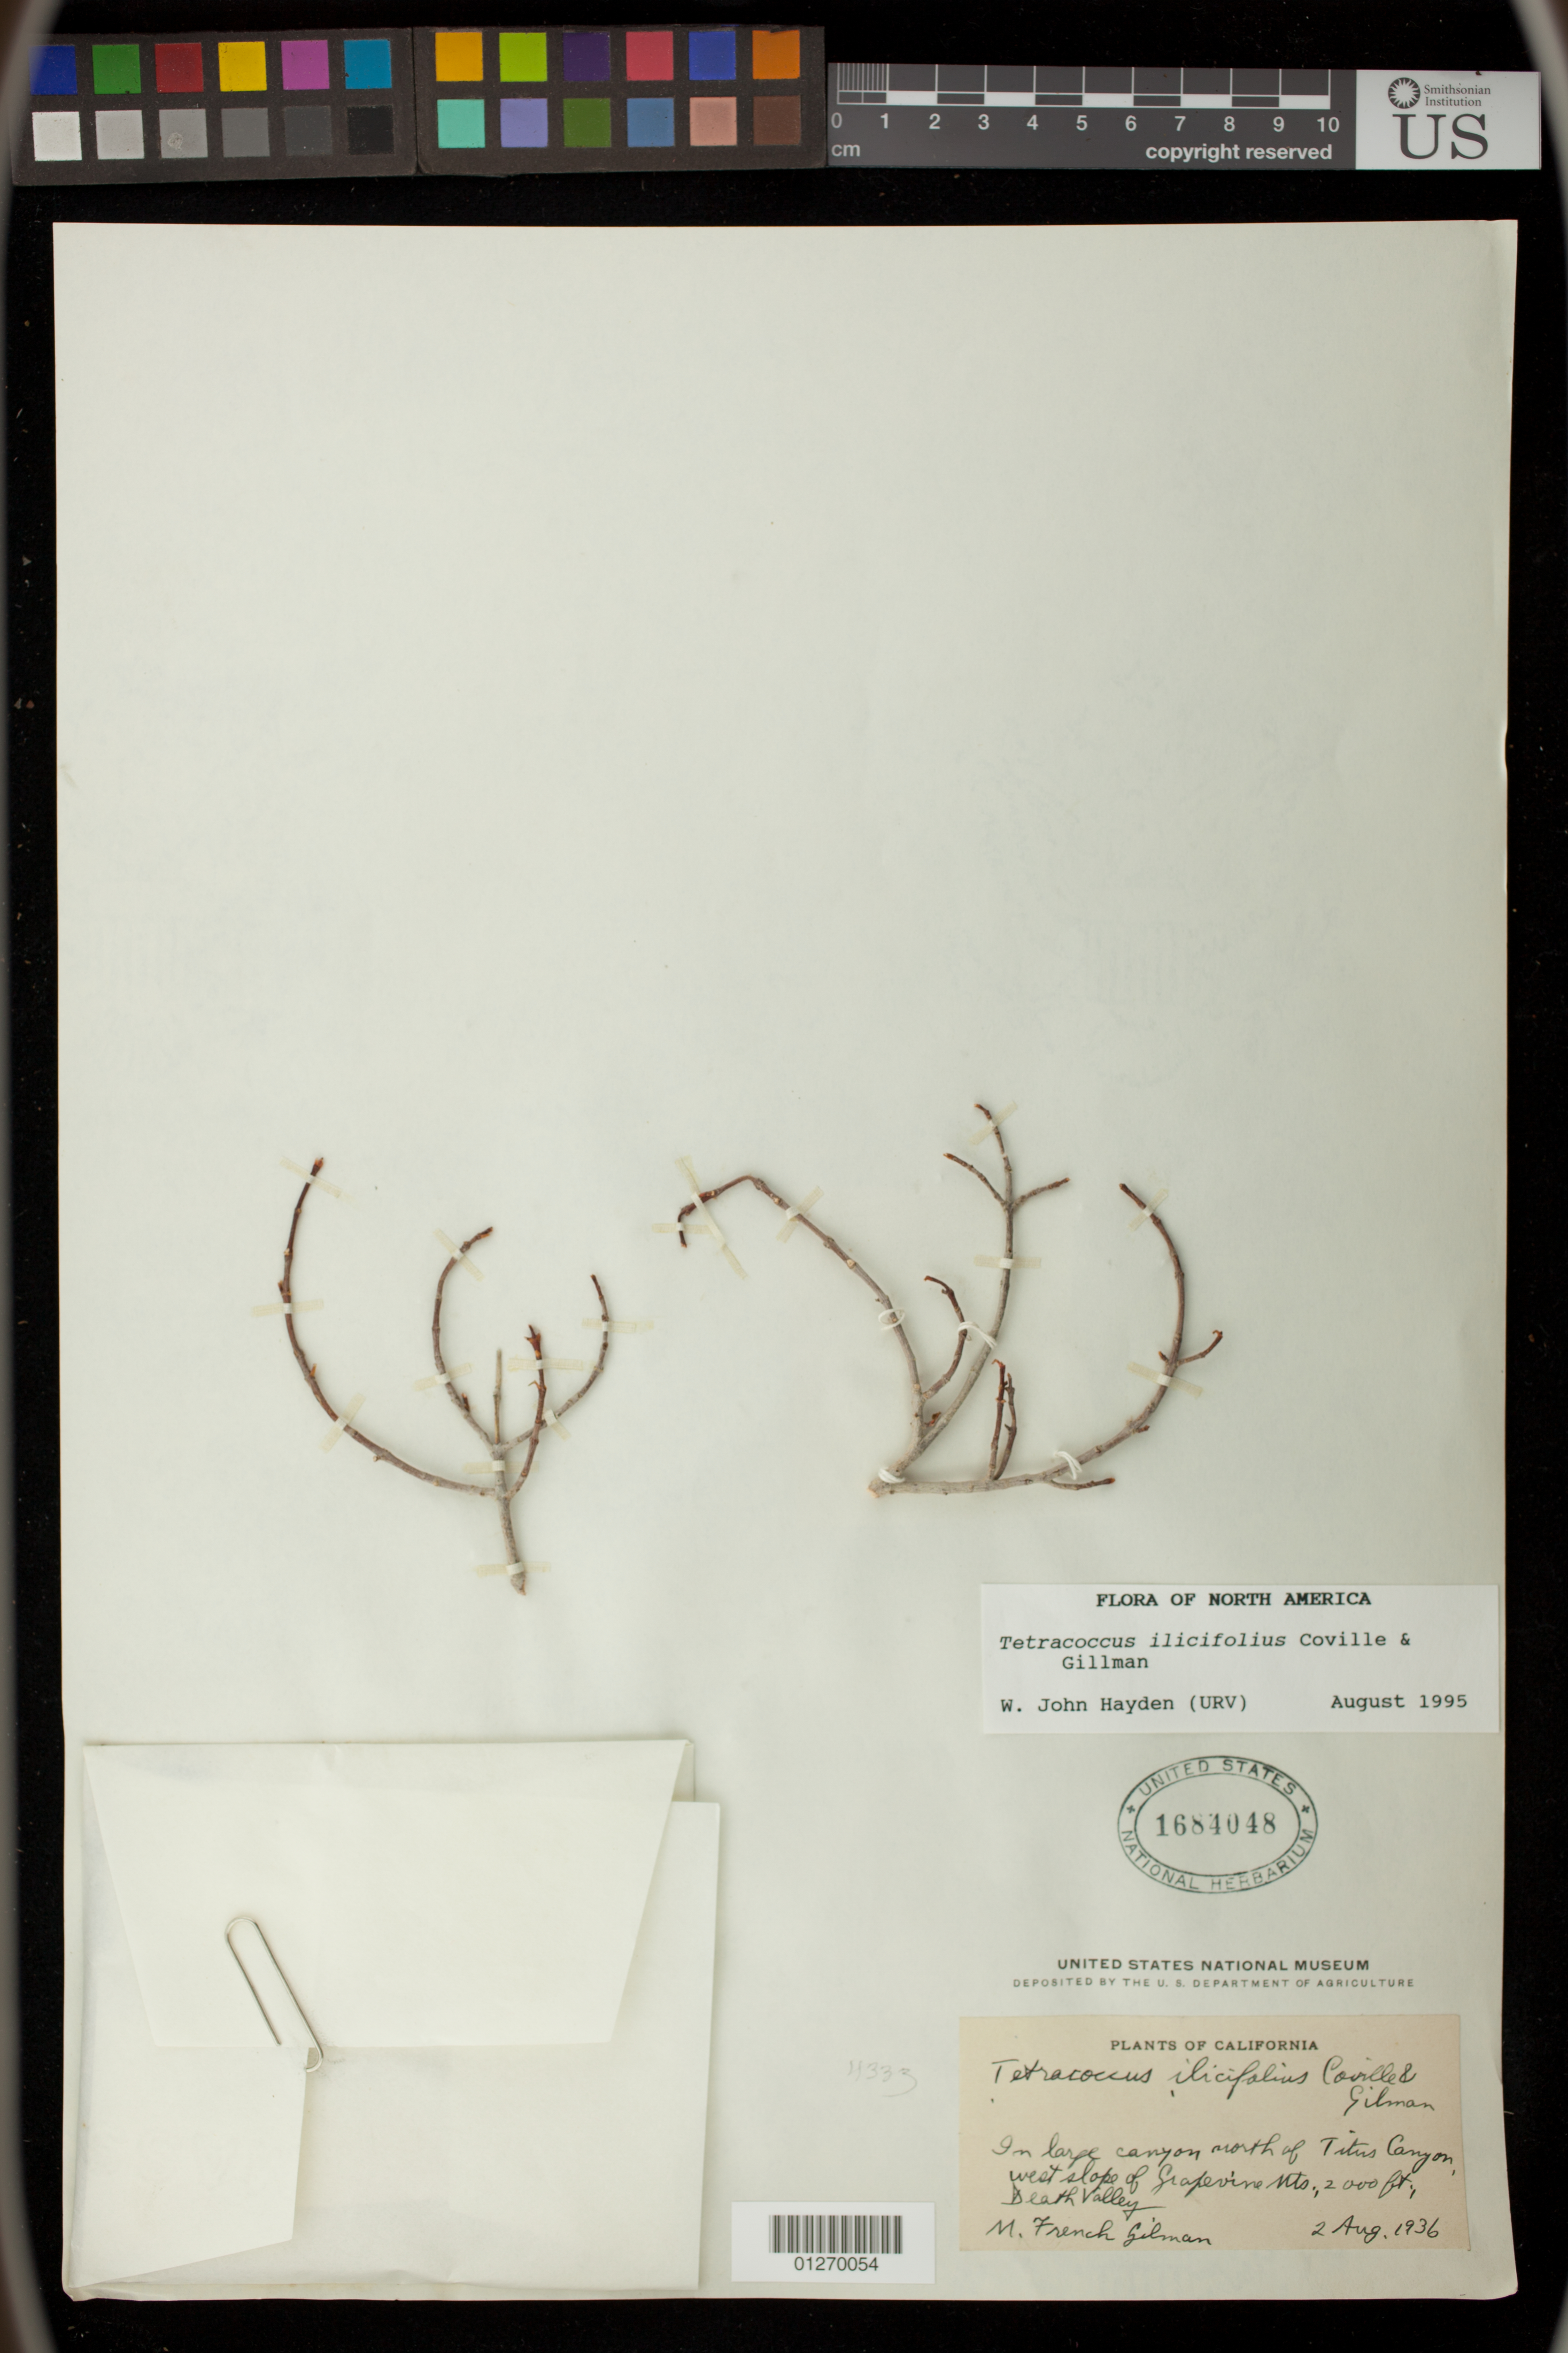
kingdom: Plantae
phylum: Tracheophyta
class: Magnoliopsida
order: Malpighiales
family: Picrodendraceae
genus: Tetracoccus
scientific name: Tetracoccus ilicifolius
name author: Coville & Gilman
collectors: M. F. Gilman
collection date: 1936-08-02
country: United States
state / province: California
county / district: Inyo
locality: In large canyon north of Titus Canyon, west slope of Grapevine Mts., Death Valley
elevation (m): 610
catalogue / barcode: US 1684048